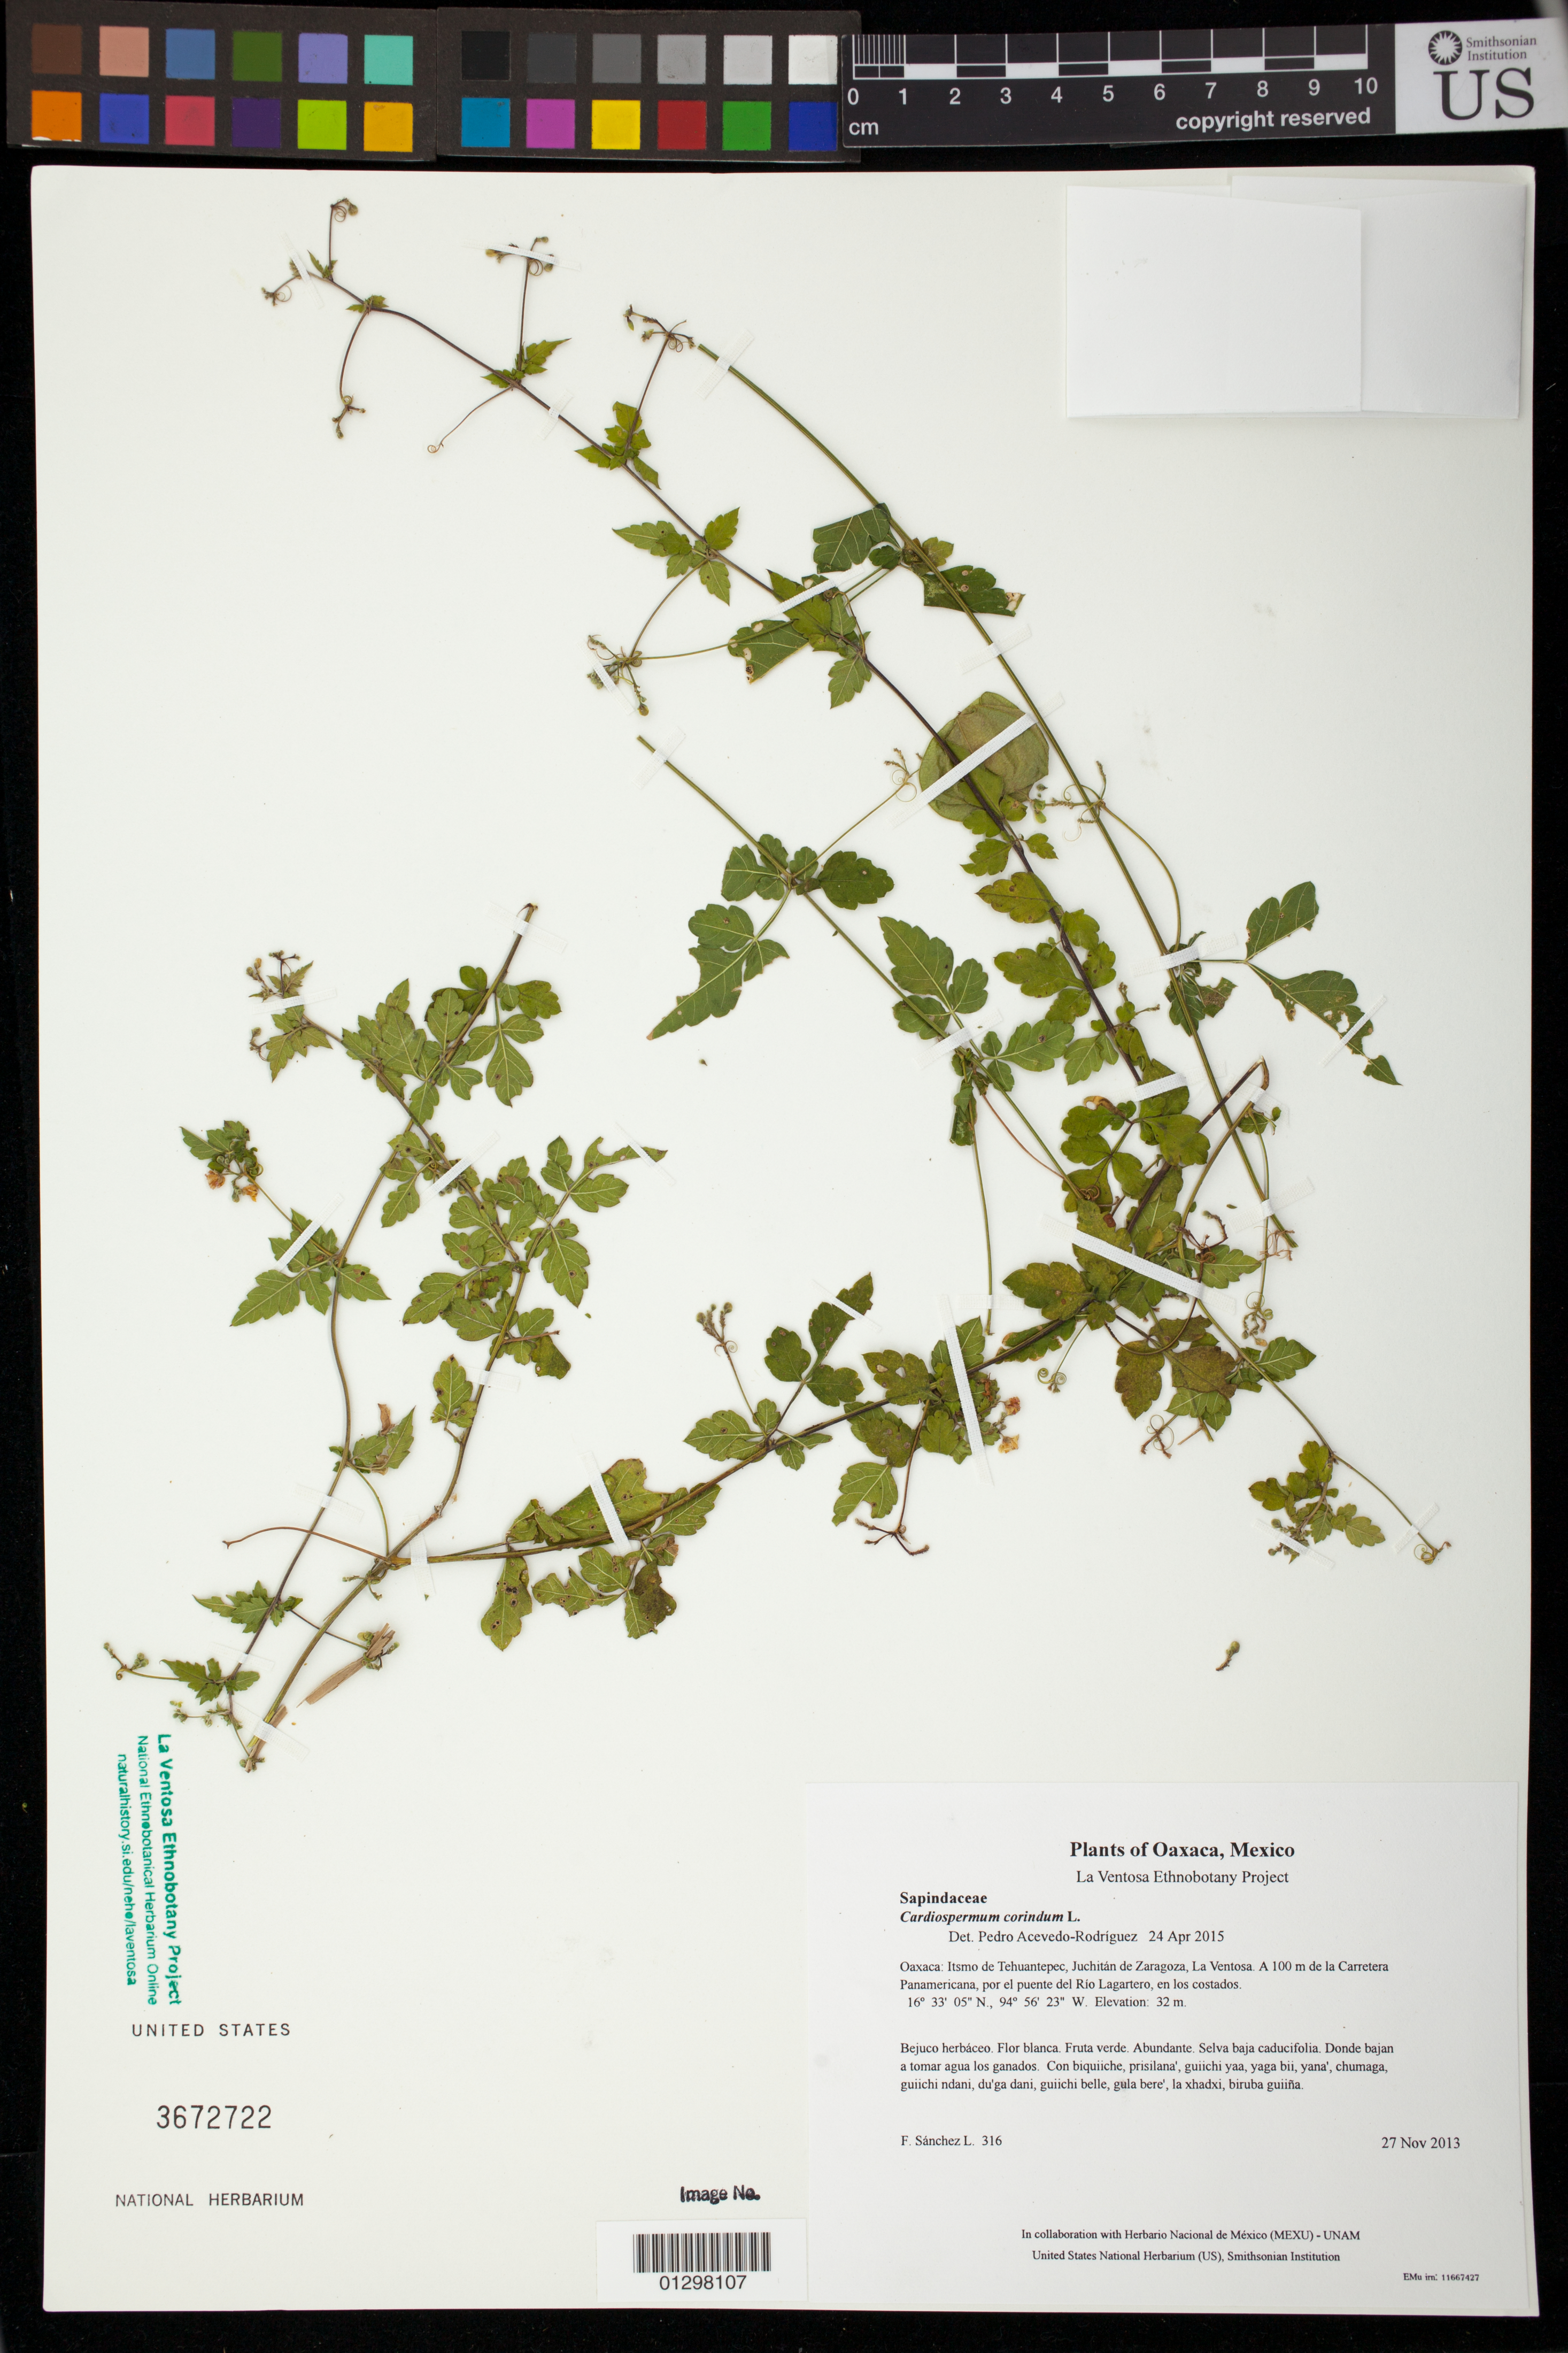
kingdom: Plantae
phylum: Tracheophyta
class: Magnoliopsida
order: Sapindales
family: Sapindaceae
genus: Cardiospermum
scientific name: Cardiospermum corindum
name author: L.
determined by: Acevedo-Rodríguez, P., (BOT), Smithsonian Institution - National Museum of Natural History (UNITED STATES)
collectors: F. Sánchez L.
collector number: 316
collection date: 2013-11-27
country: Mexico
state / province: Oaxaca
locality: Itsmo de Tehuantepec, Juchitán de Zaragoza, La Ventosa. A 100 m de la Carretera Panamericana, por el puente del Río Lagartero, en los costados.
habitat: Selva baja caducifolia. Donde bajan a tomar agua los ganados.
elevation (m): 32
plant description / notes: JEBOT, MEXU, SIPI, US; Luba'. Guie' naquichi'. Cuaananaxhi naga'. Stale.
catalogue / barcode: US 3672722